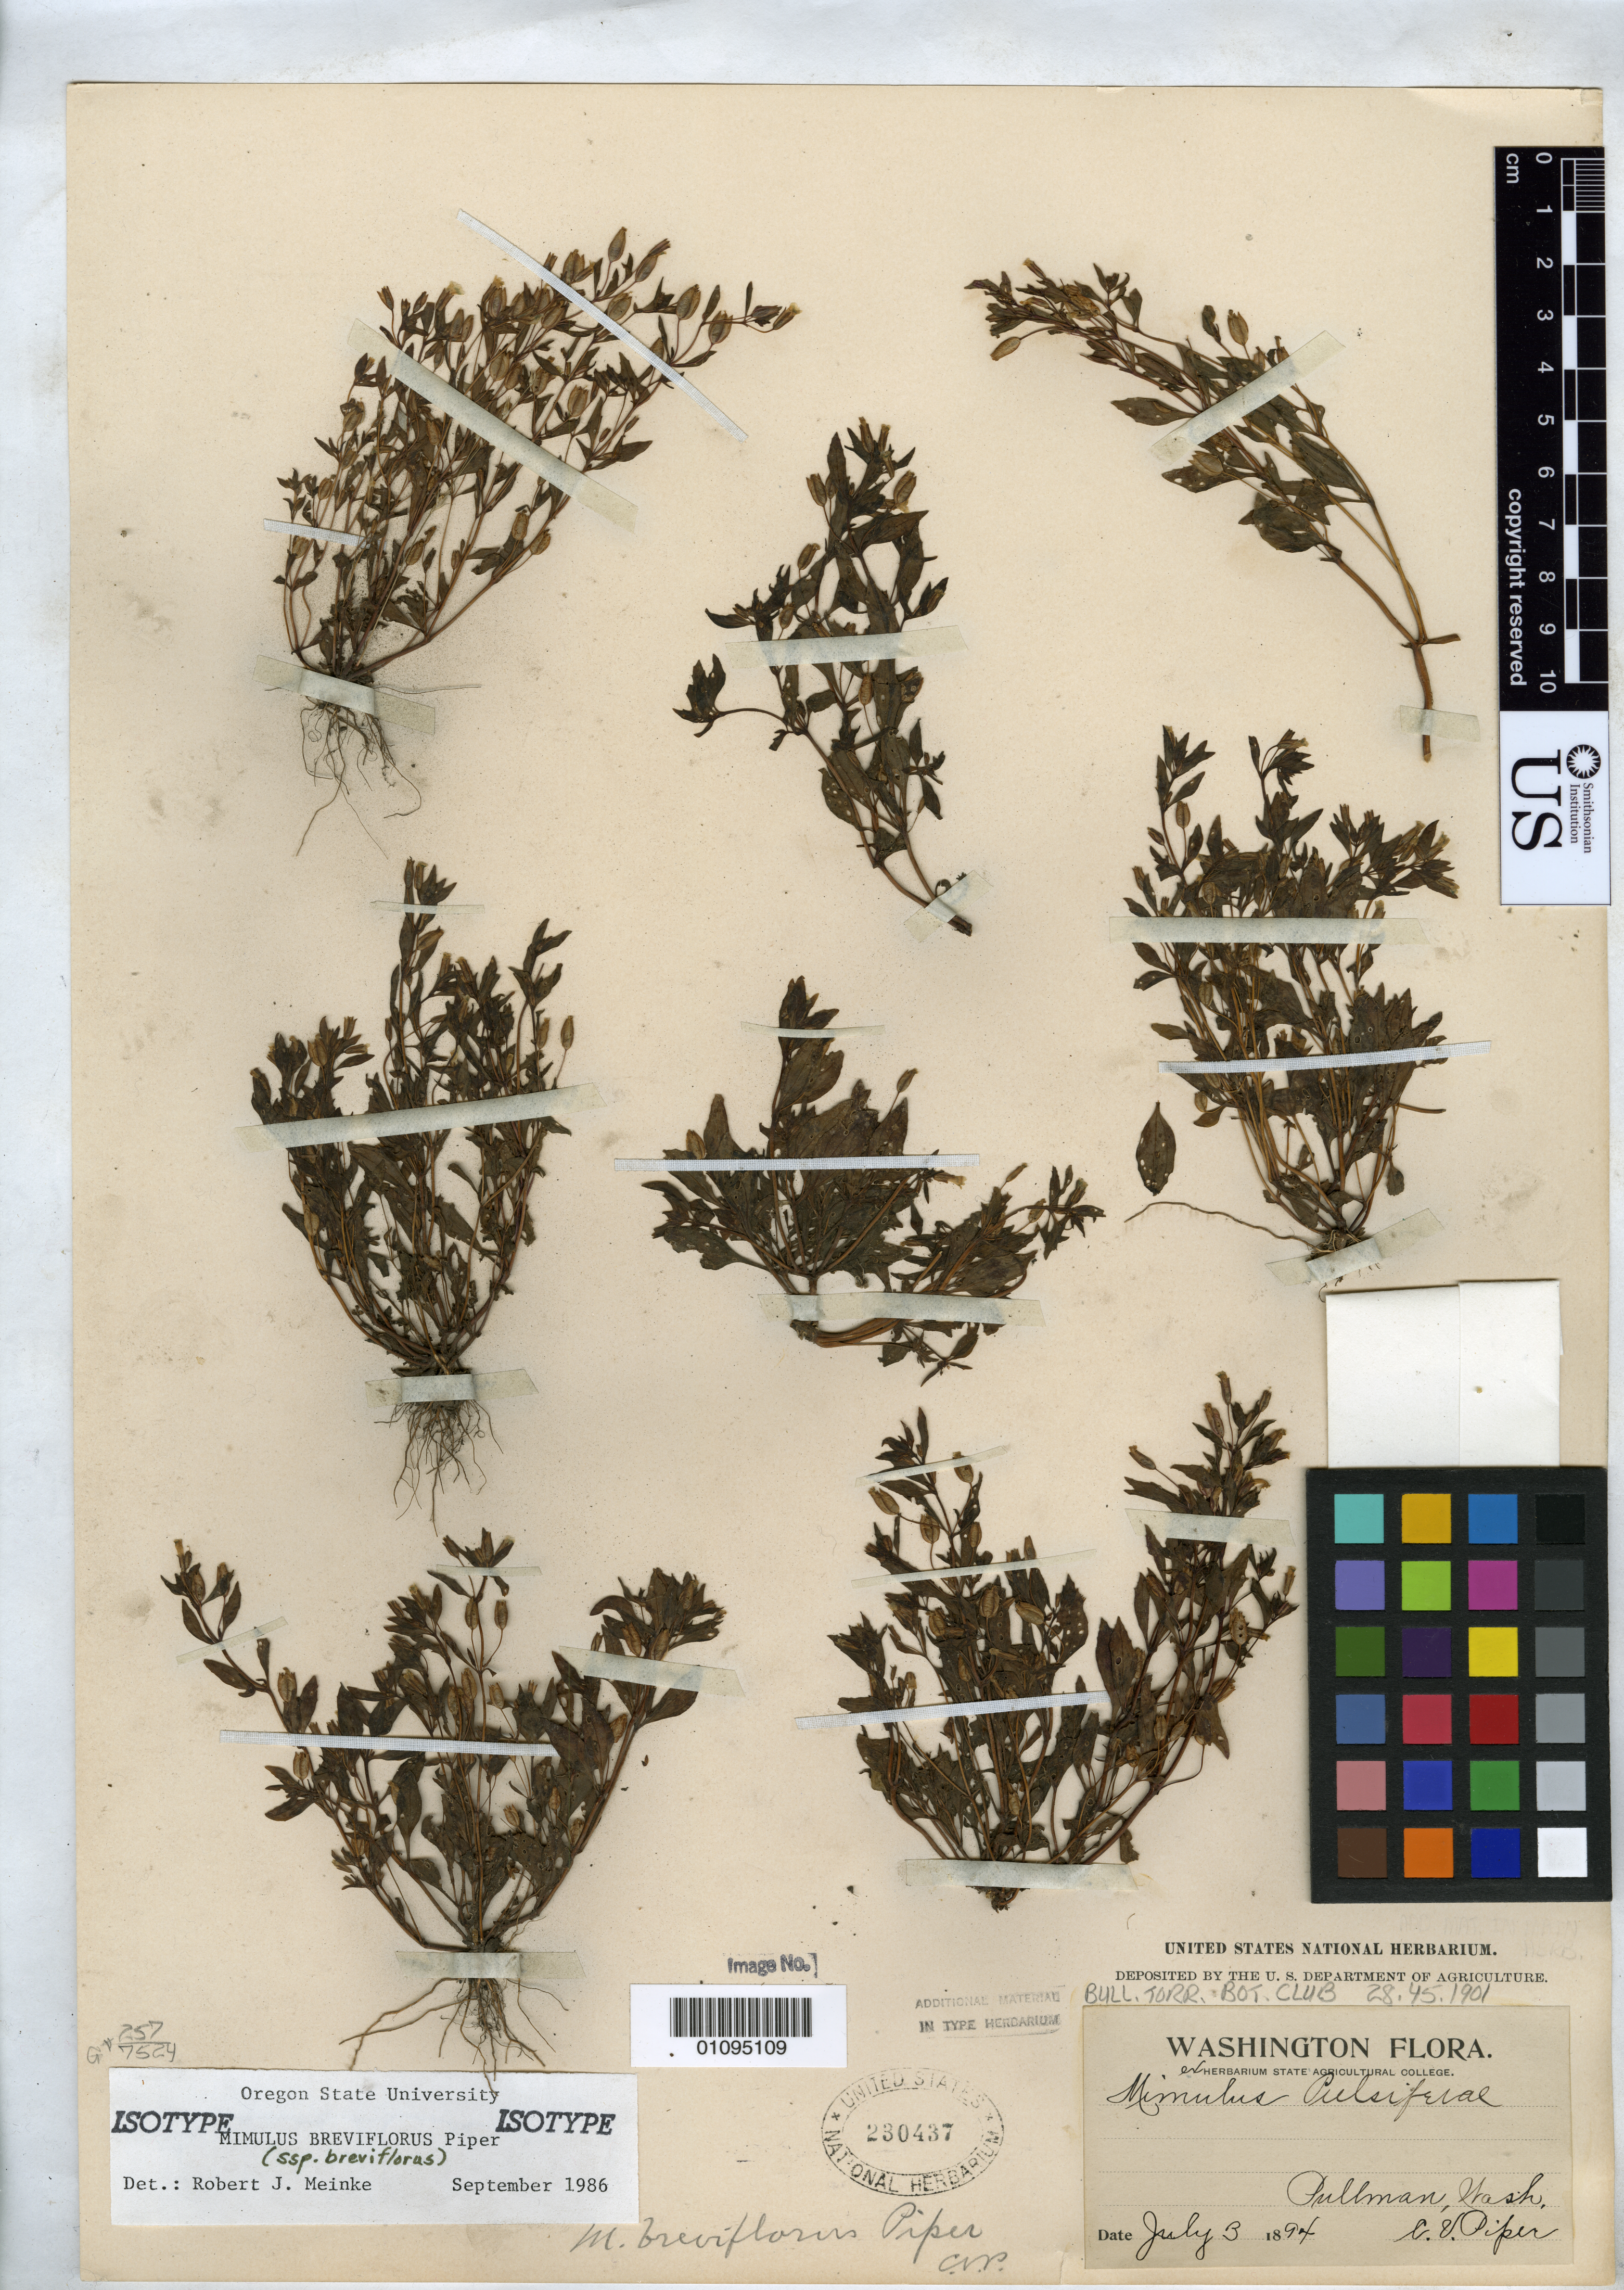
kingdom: Plantae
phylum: Tracheophyta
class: Magnoliopsida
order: Lamiales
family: Phrymaceae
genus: Mimulus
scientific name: Mimulus breviflorus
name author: Piper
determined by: Meinke, R. J.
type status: Isotype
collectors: C. V. Piper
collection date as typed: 03 Jul 1894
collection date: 1894-07-03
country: United States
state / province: Washington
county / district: Whitman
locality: Pullman.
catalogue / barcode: US 230437